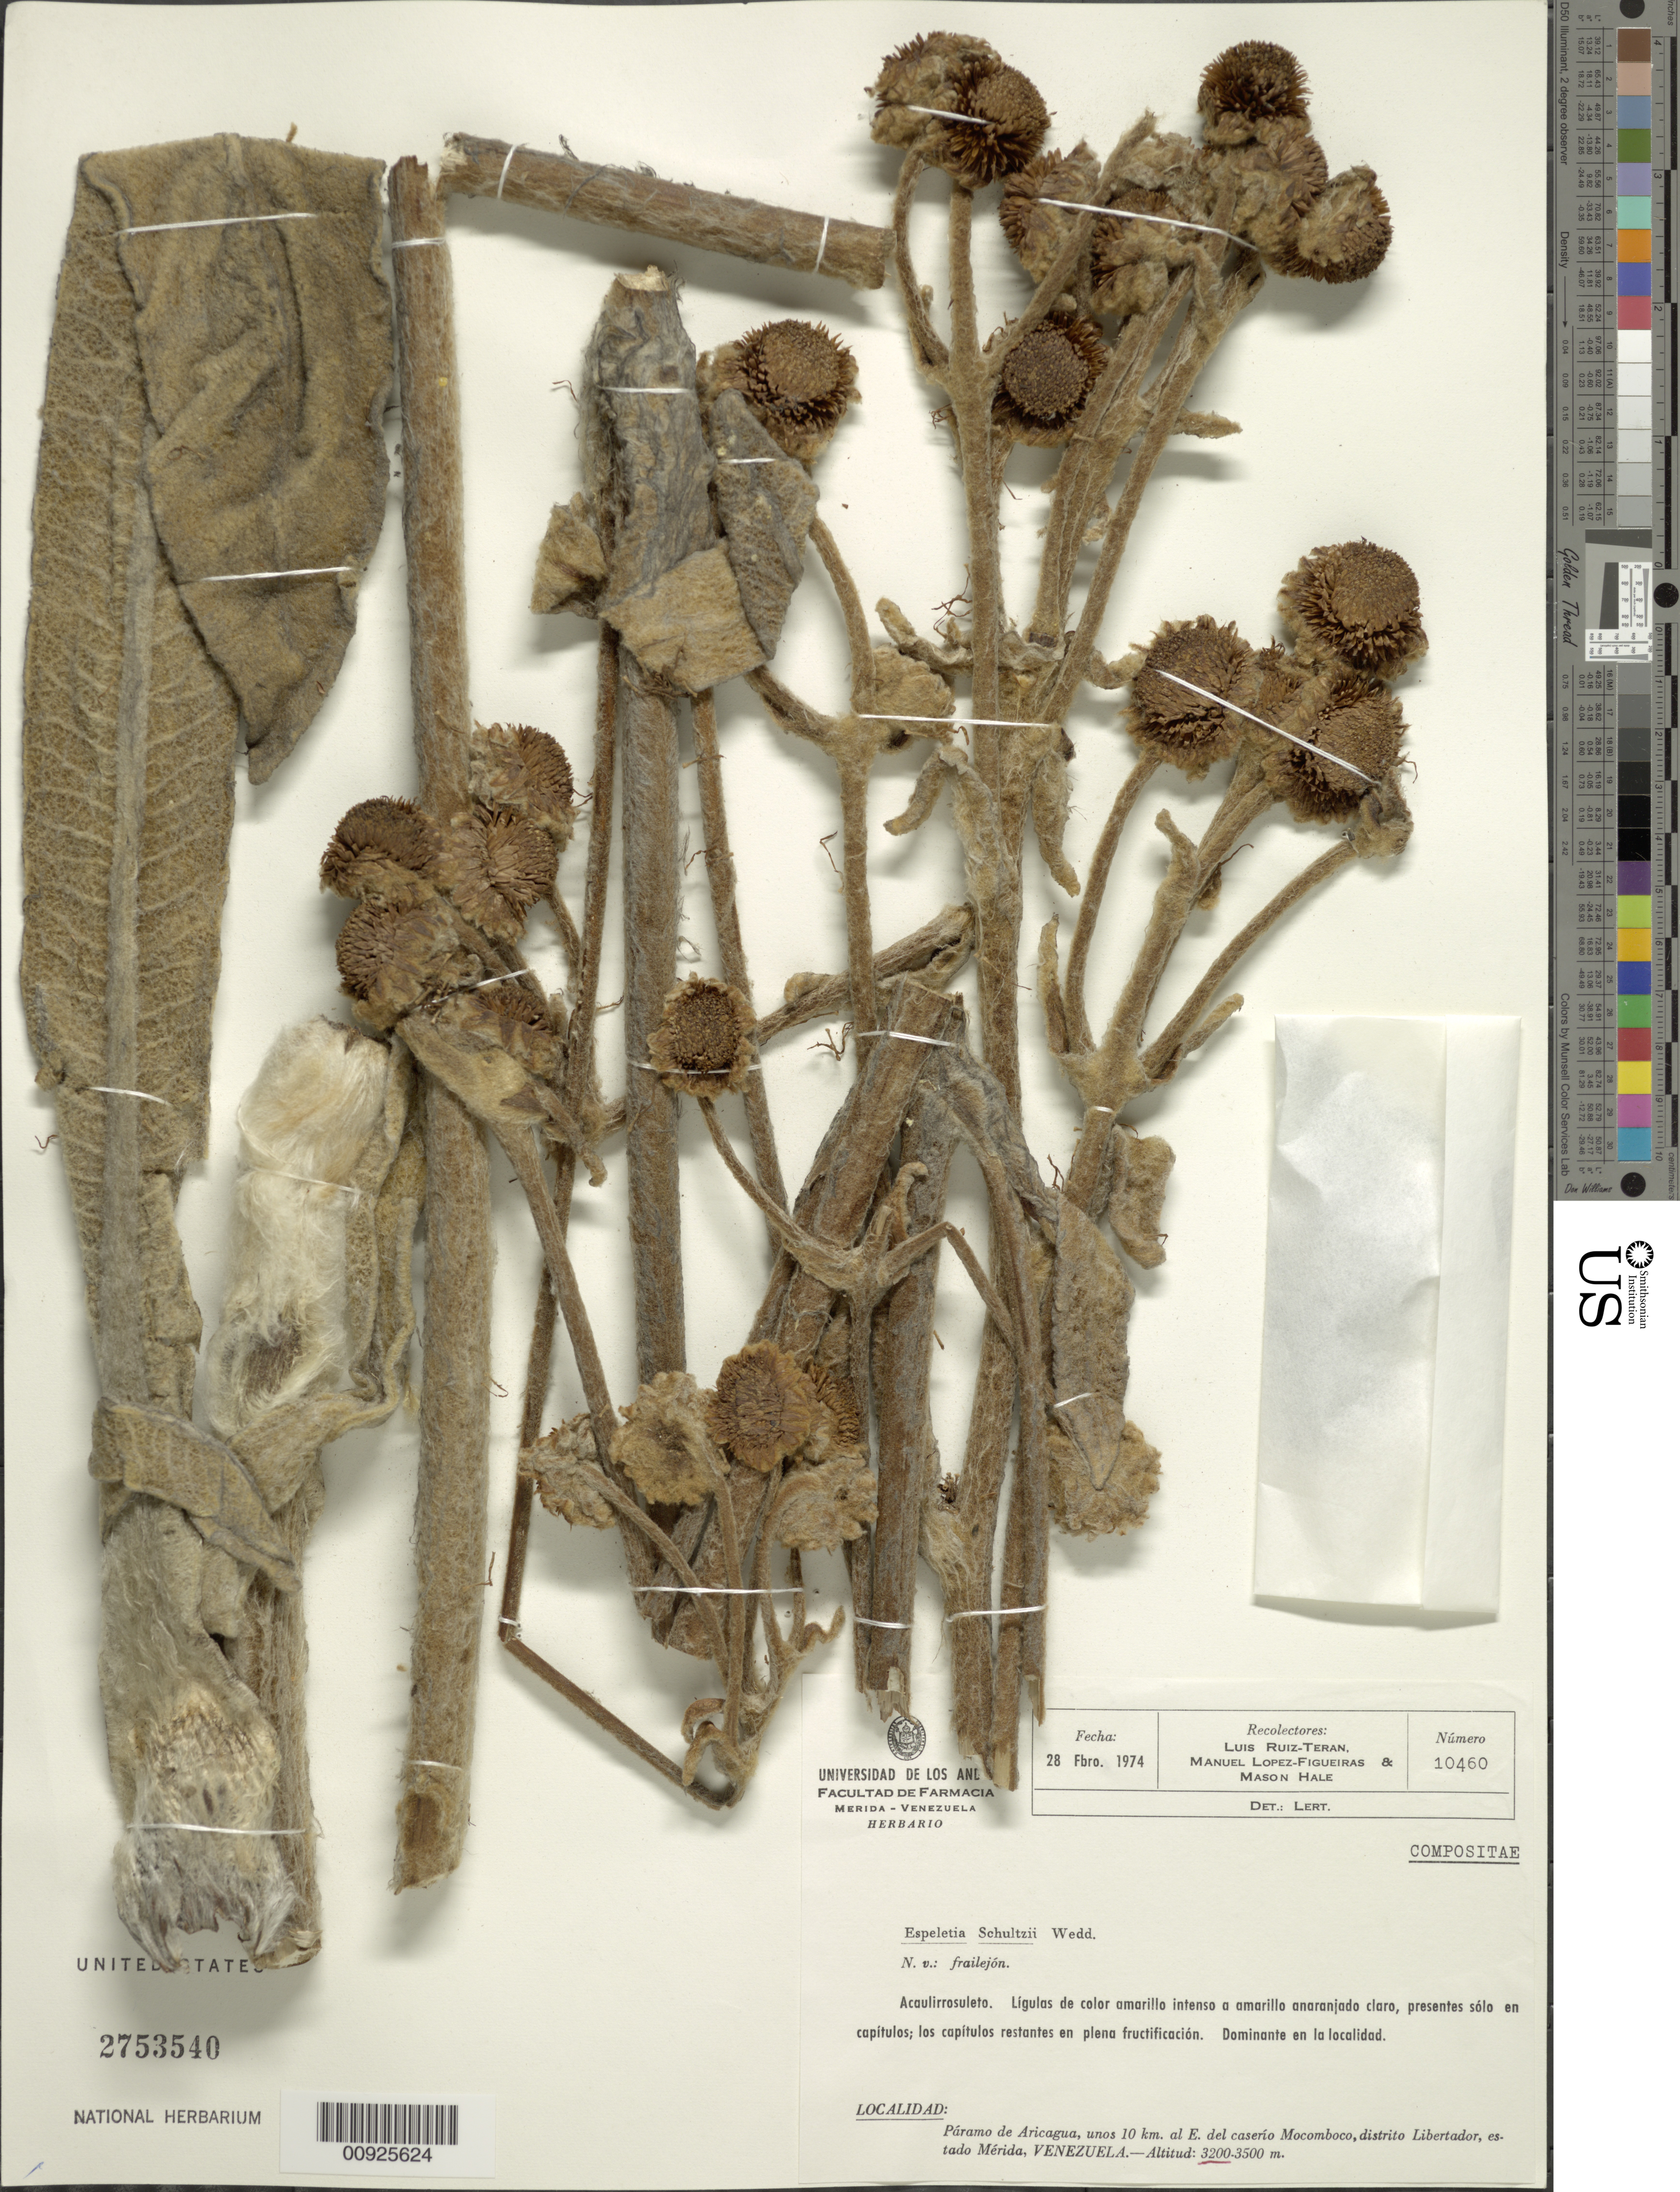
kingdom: Plantae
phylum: Tracheophyta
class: Magnoliopsida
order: Asterales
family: Asteraceae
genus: Espeletia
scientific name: Espeletia schultzii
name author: Wedd.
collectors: L. E. Ruíz-Terán, M. López Figueiras & M. Hale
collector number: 10460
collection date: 1974-02-28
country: Venezuela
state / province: Mérida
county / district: Libertador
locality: Páramo de Aricagua. Páramo de Aricagua, unos 10 km al E del caserío Mocomboco.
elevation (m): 3200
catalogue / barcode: US 2753540